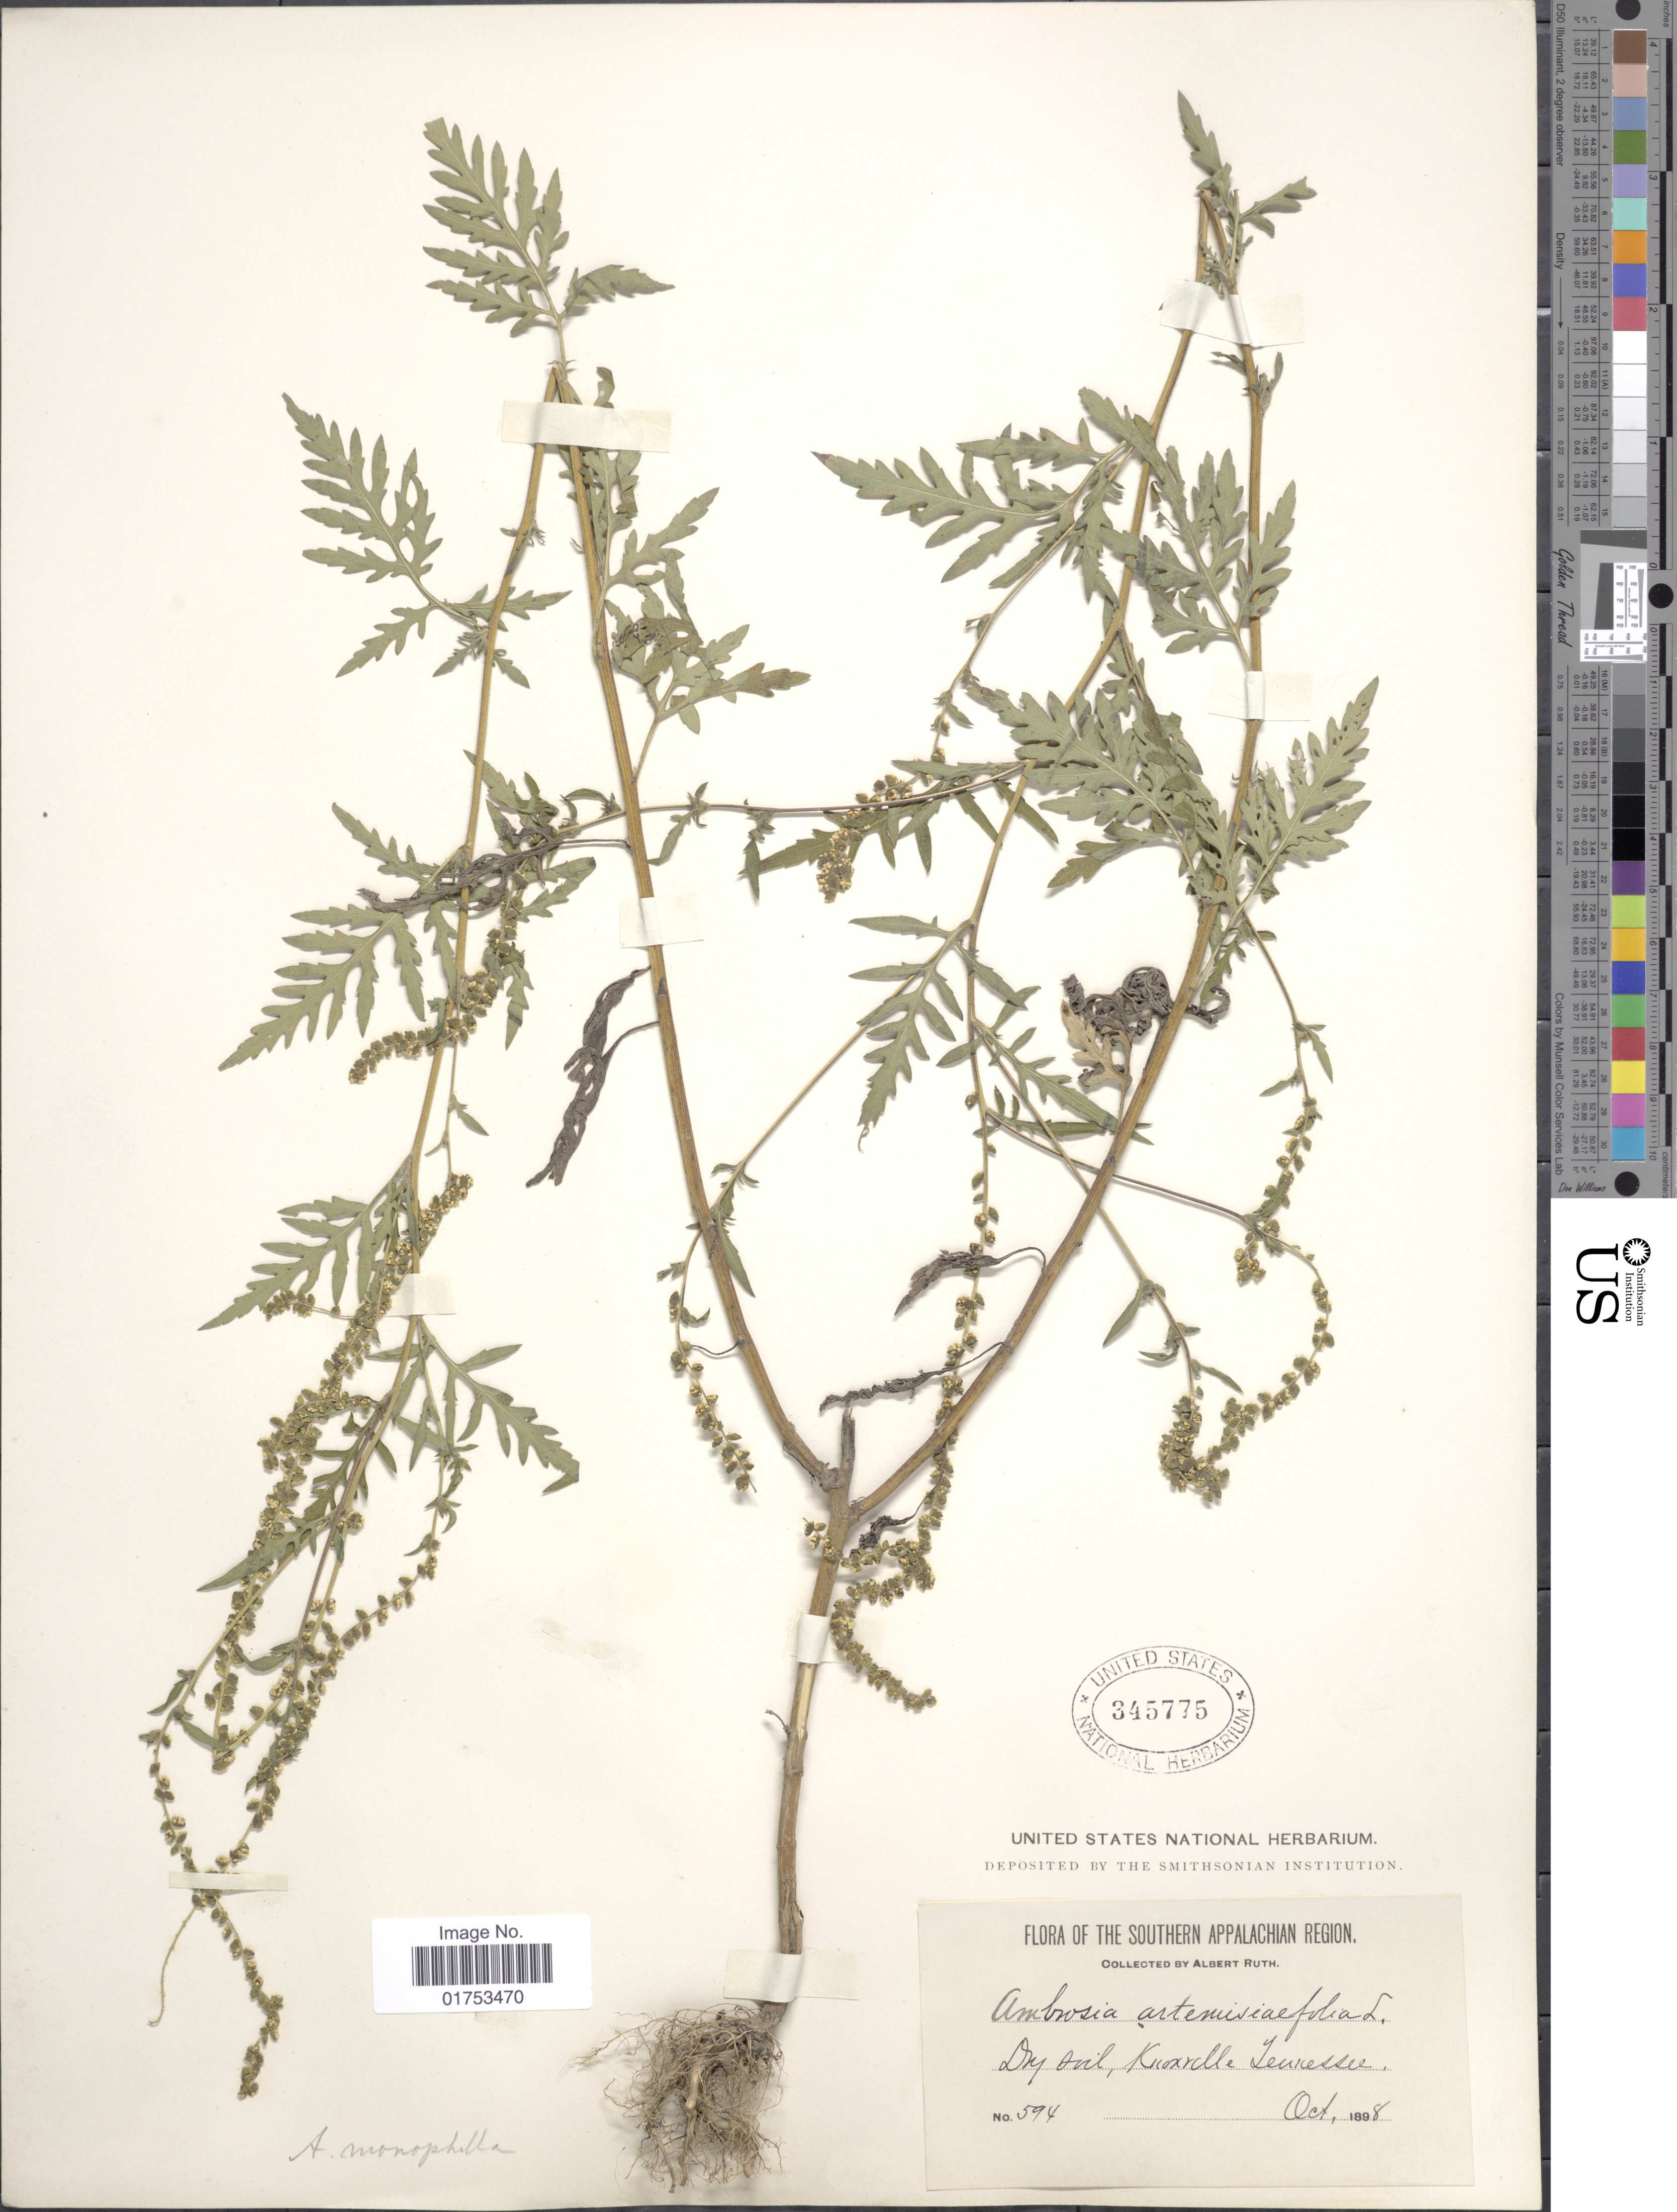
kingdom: Plantae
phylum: Tracheophyta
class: Magnoliopsida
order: Asterales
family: Asteraceae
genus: Ambrosia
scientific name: Ambrosia monophylla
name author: (Walter) Rydb.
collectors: A. Ruth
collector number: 594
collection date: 1898-10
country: United States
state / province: Tennessee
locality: The Southern Appalchian Region, Knoxville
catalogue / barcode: US 345775